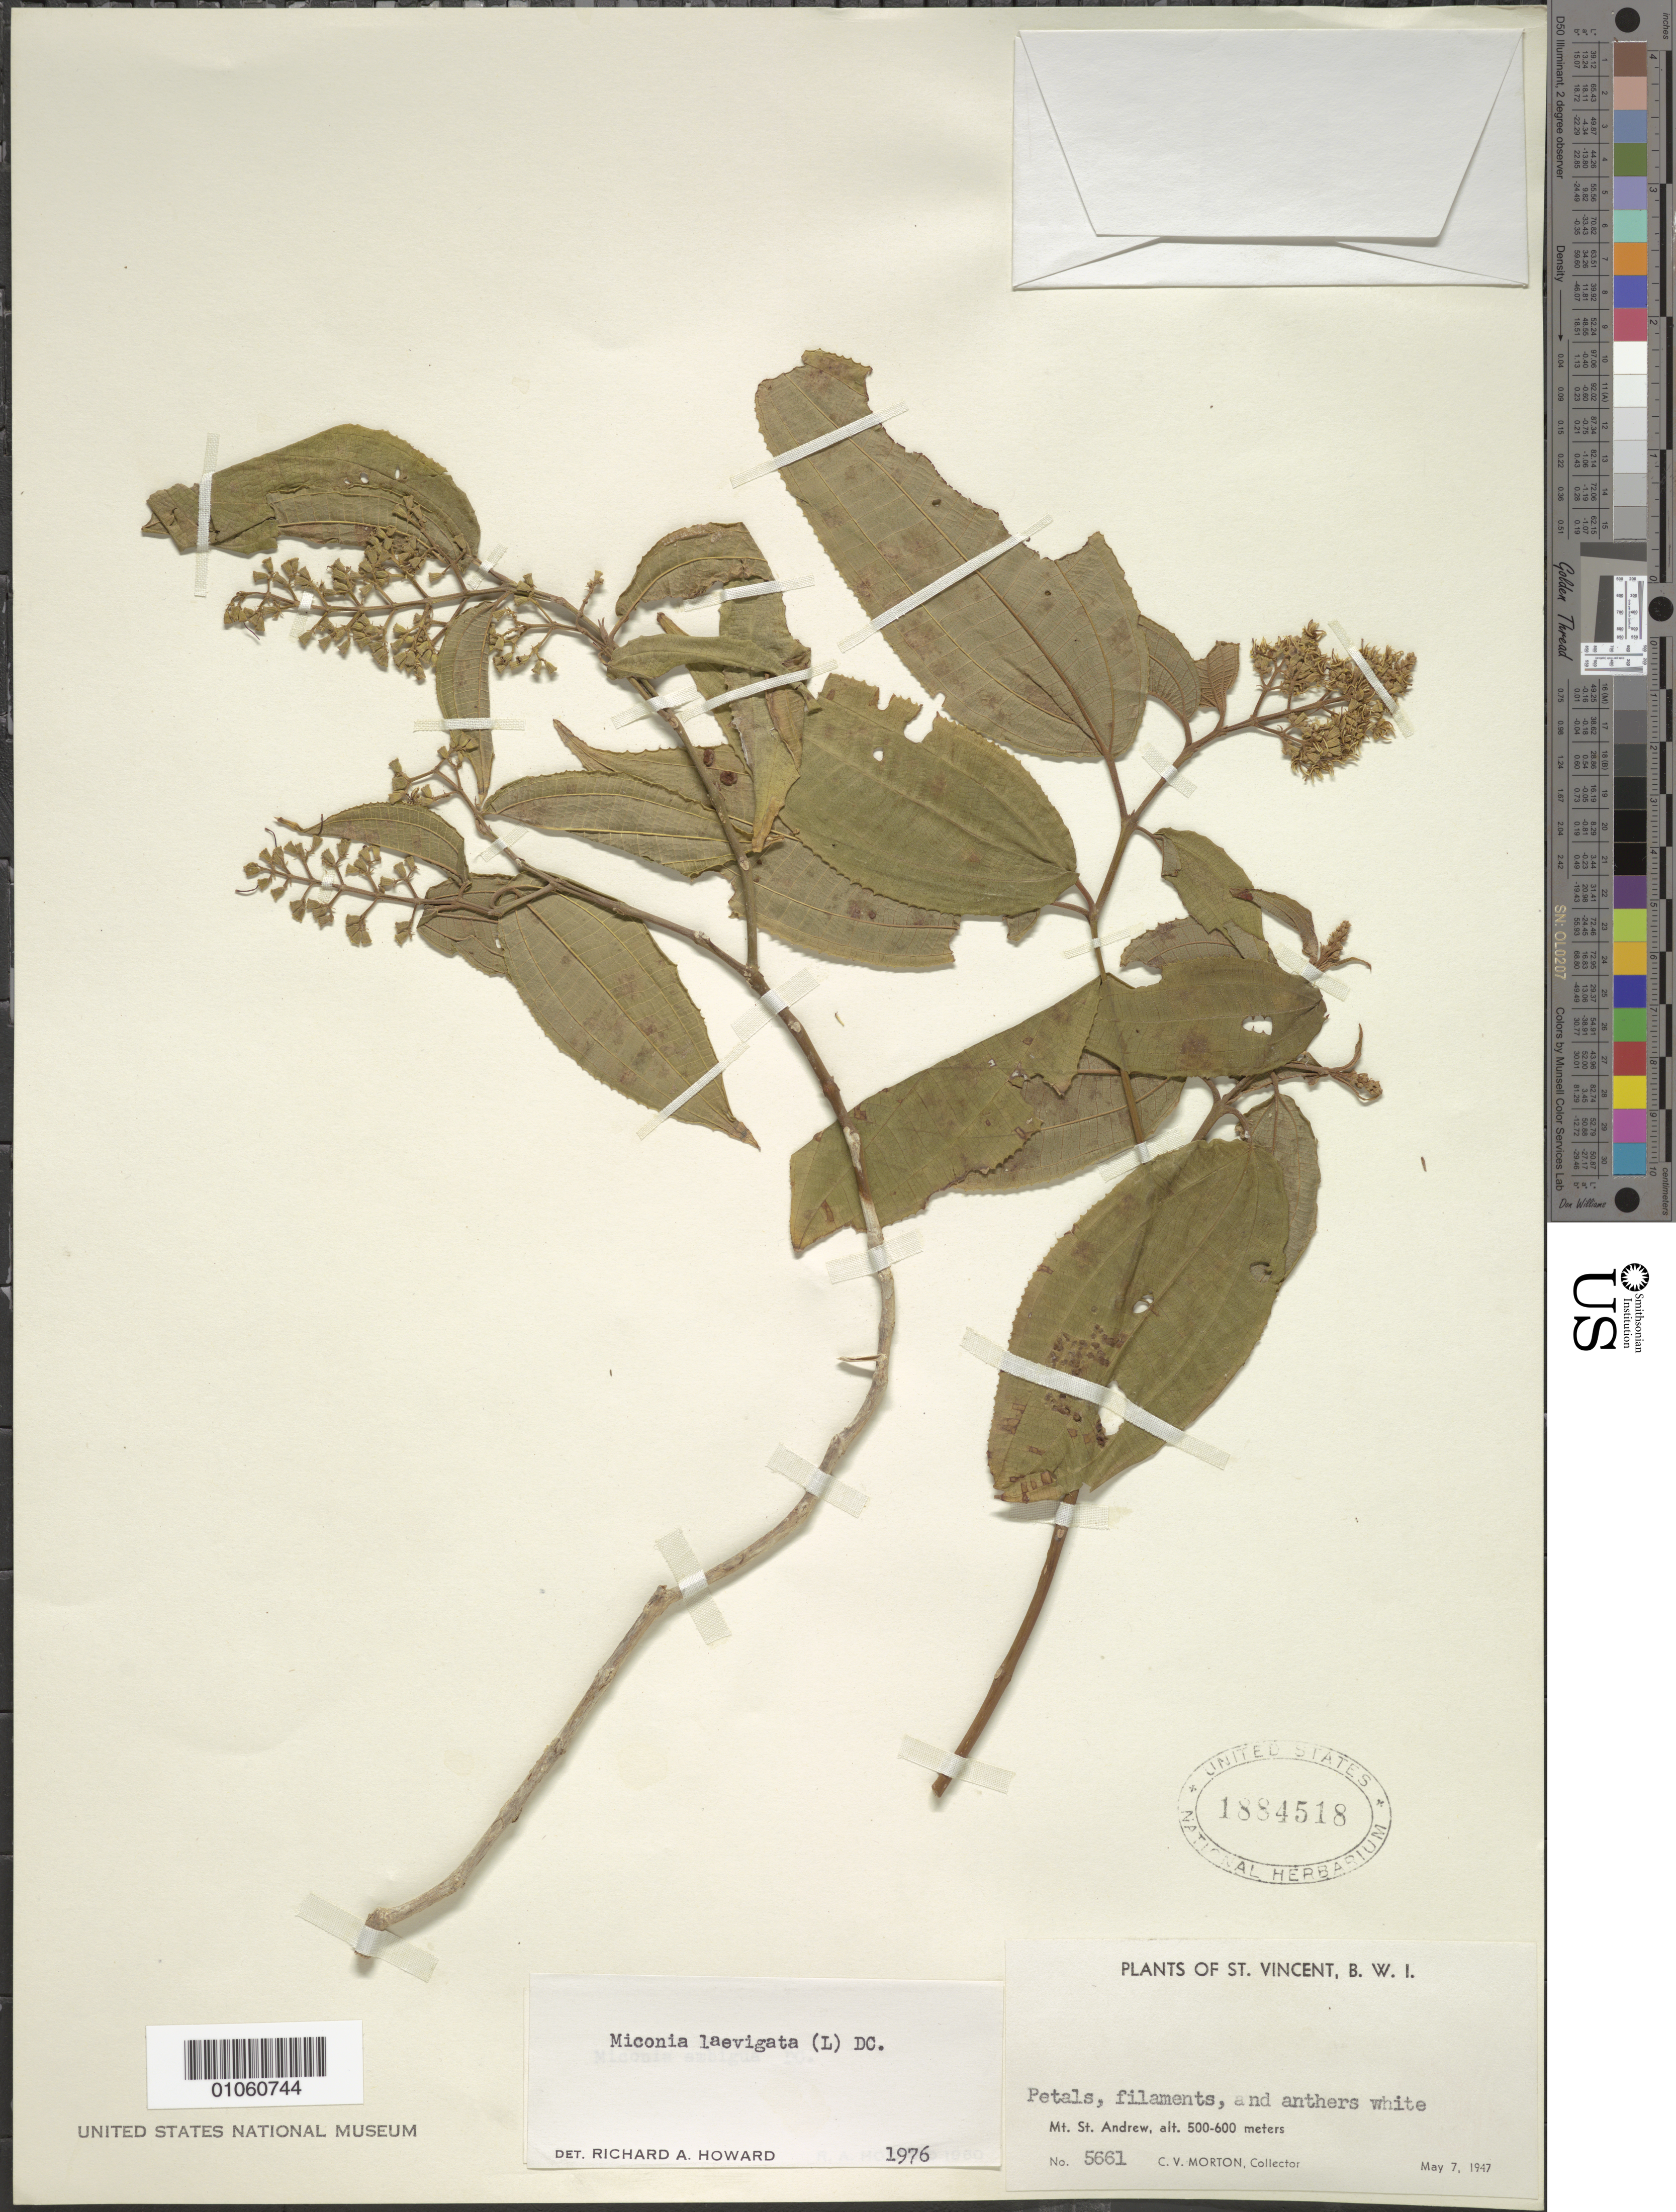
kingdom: Plantae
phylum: Tracheophyta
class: Magnoliopsida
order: Myrtales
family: Melastomataceae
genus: Miconia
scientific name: Miconia laevigata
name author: (L.) D. Don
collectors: C. V. Morton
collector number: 5661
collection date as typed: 07 May 1947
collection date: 1947-05-07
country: St. Vincent - Grenadines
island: St. Vincent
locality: Mt. St. Andrew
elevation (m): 500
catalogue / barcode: US 1884518